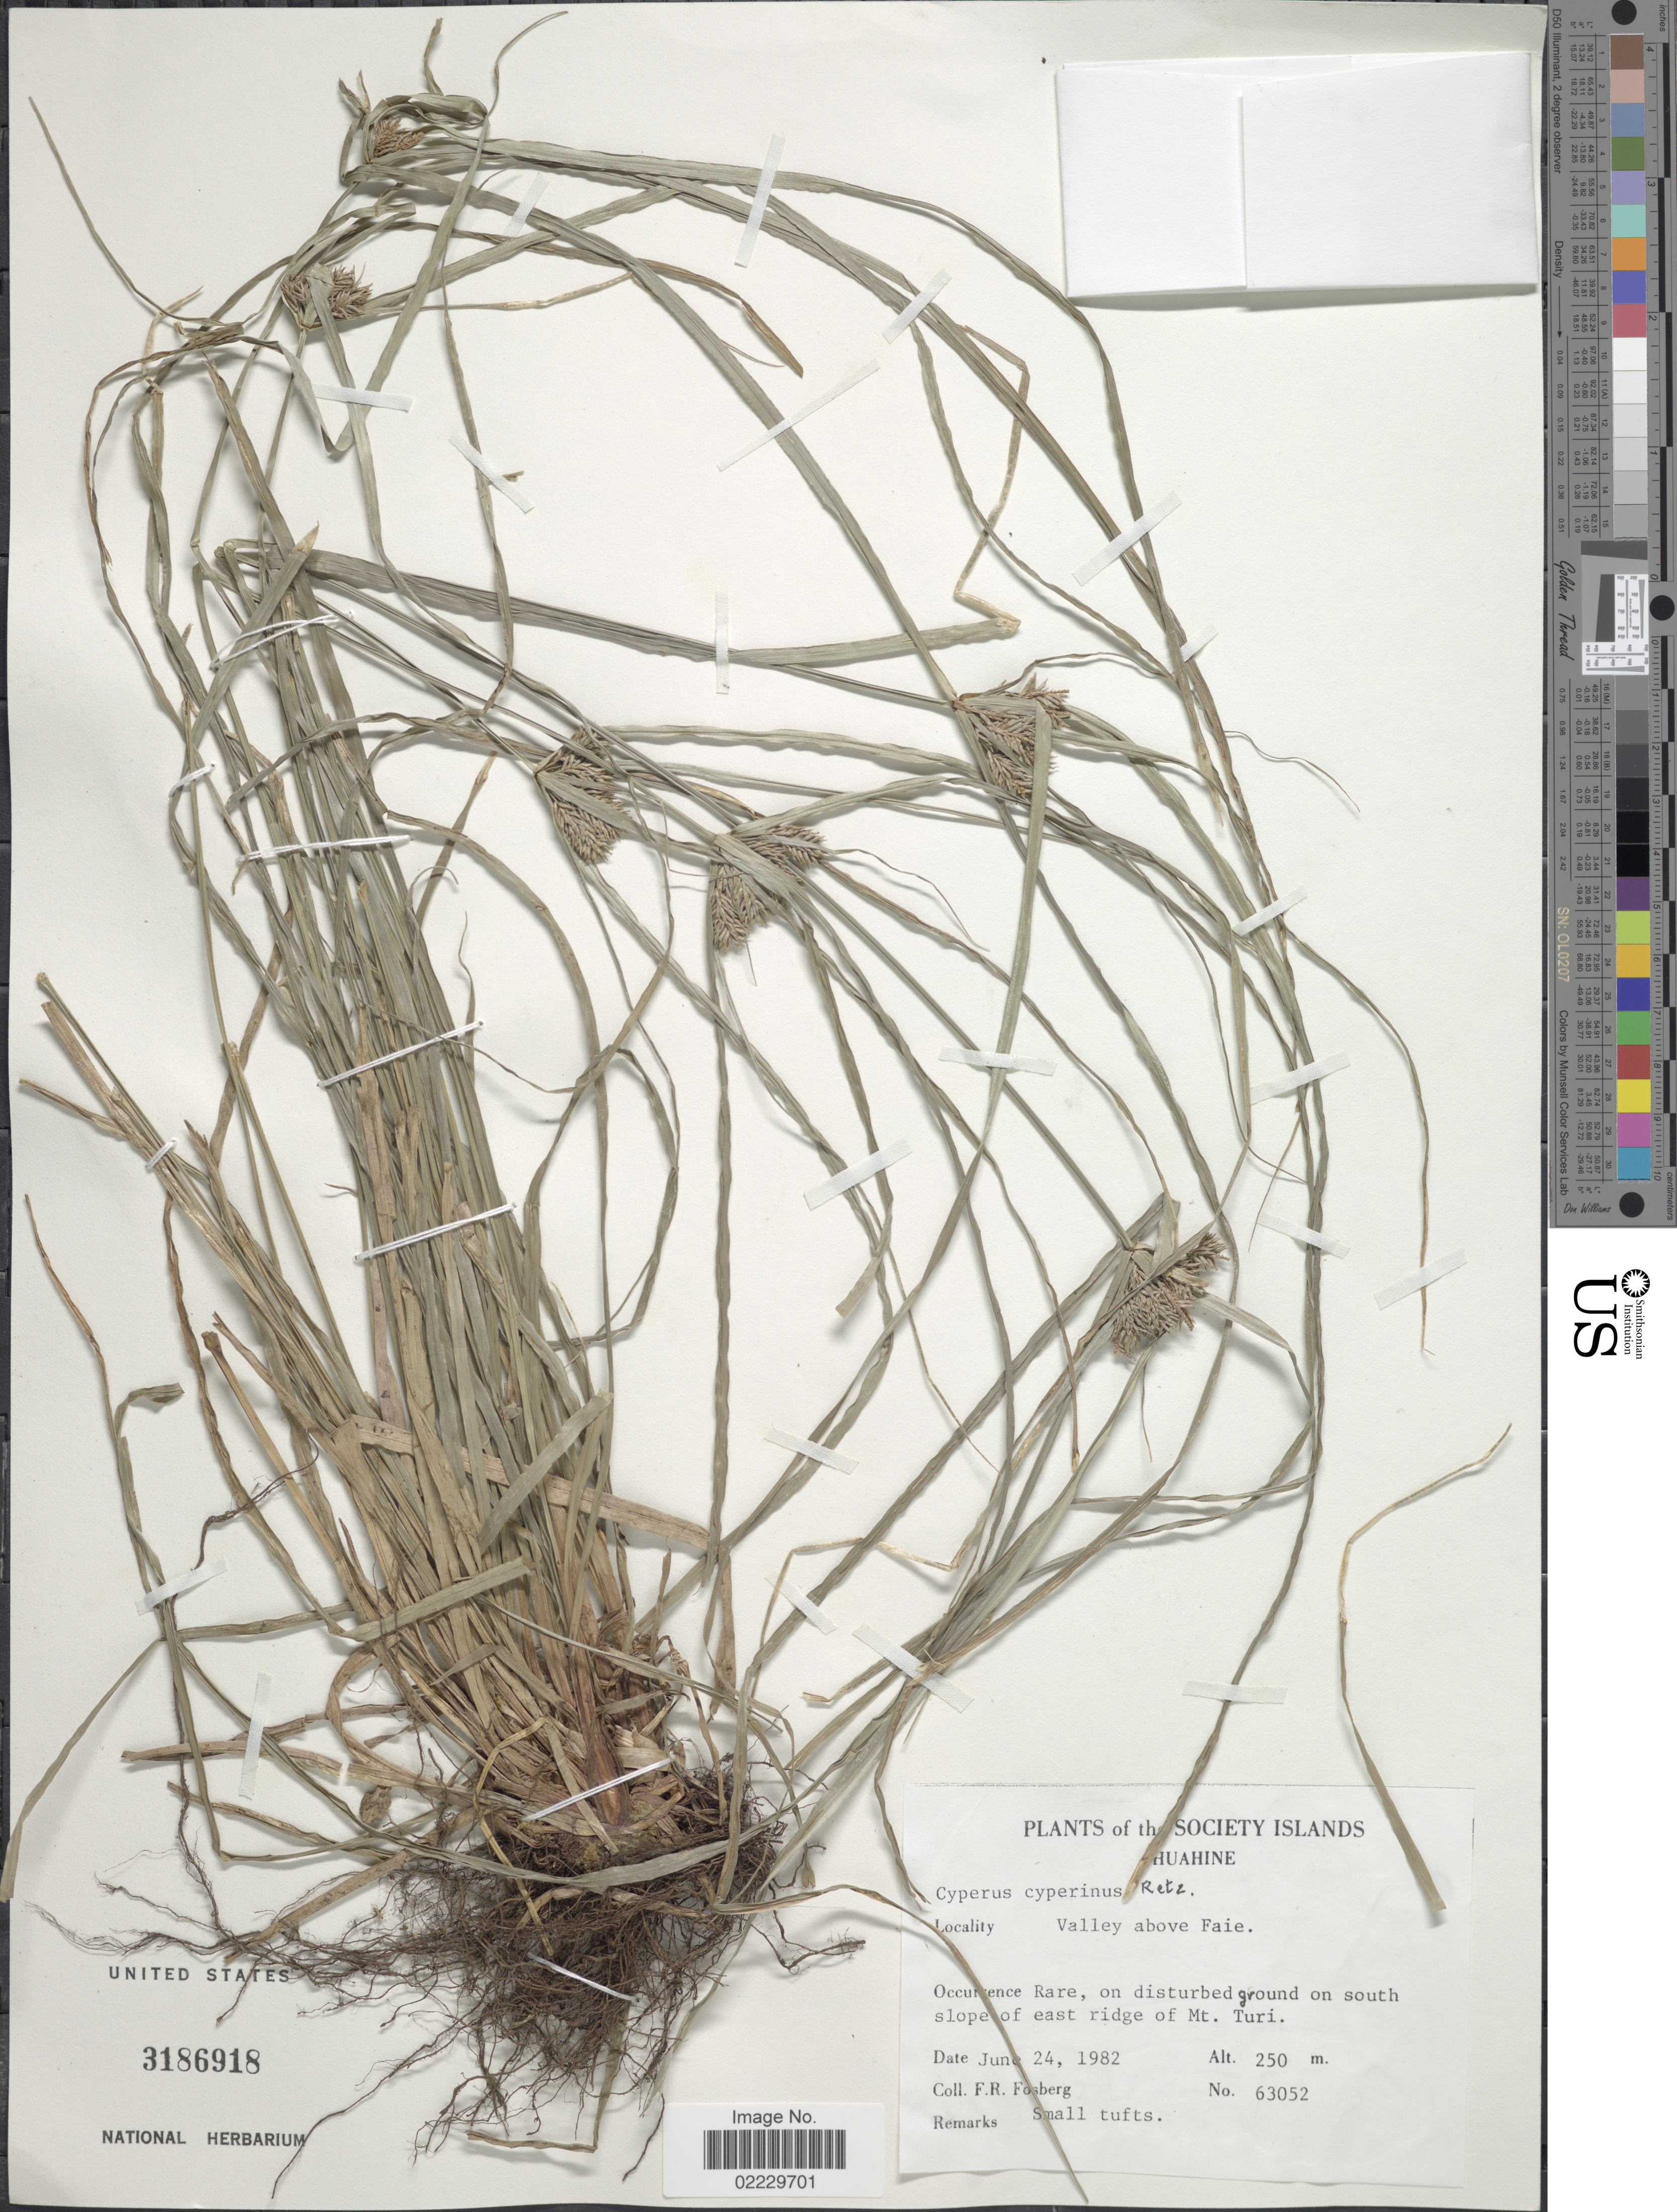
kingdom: Plantae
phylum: Tracheophyta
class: Liliopsida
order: Poales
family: Cyperaceae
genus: Cyperus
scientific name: Cyperus cyperinus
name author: (Retz.) Valck. Sur.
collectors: F. R. Fosberg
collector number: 63052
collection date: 1982-06-24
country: French Polynesia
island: Huahine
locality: Society Islands. Huahine, Valley above Faie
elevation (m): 250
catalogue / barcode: US 3186918